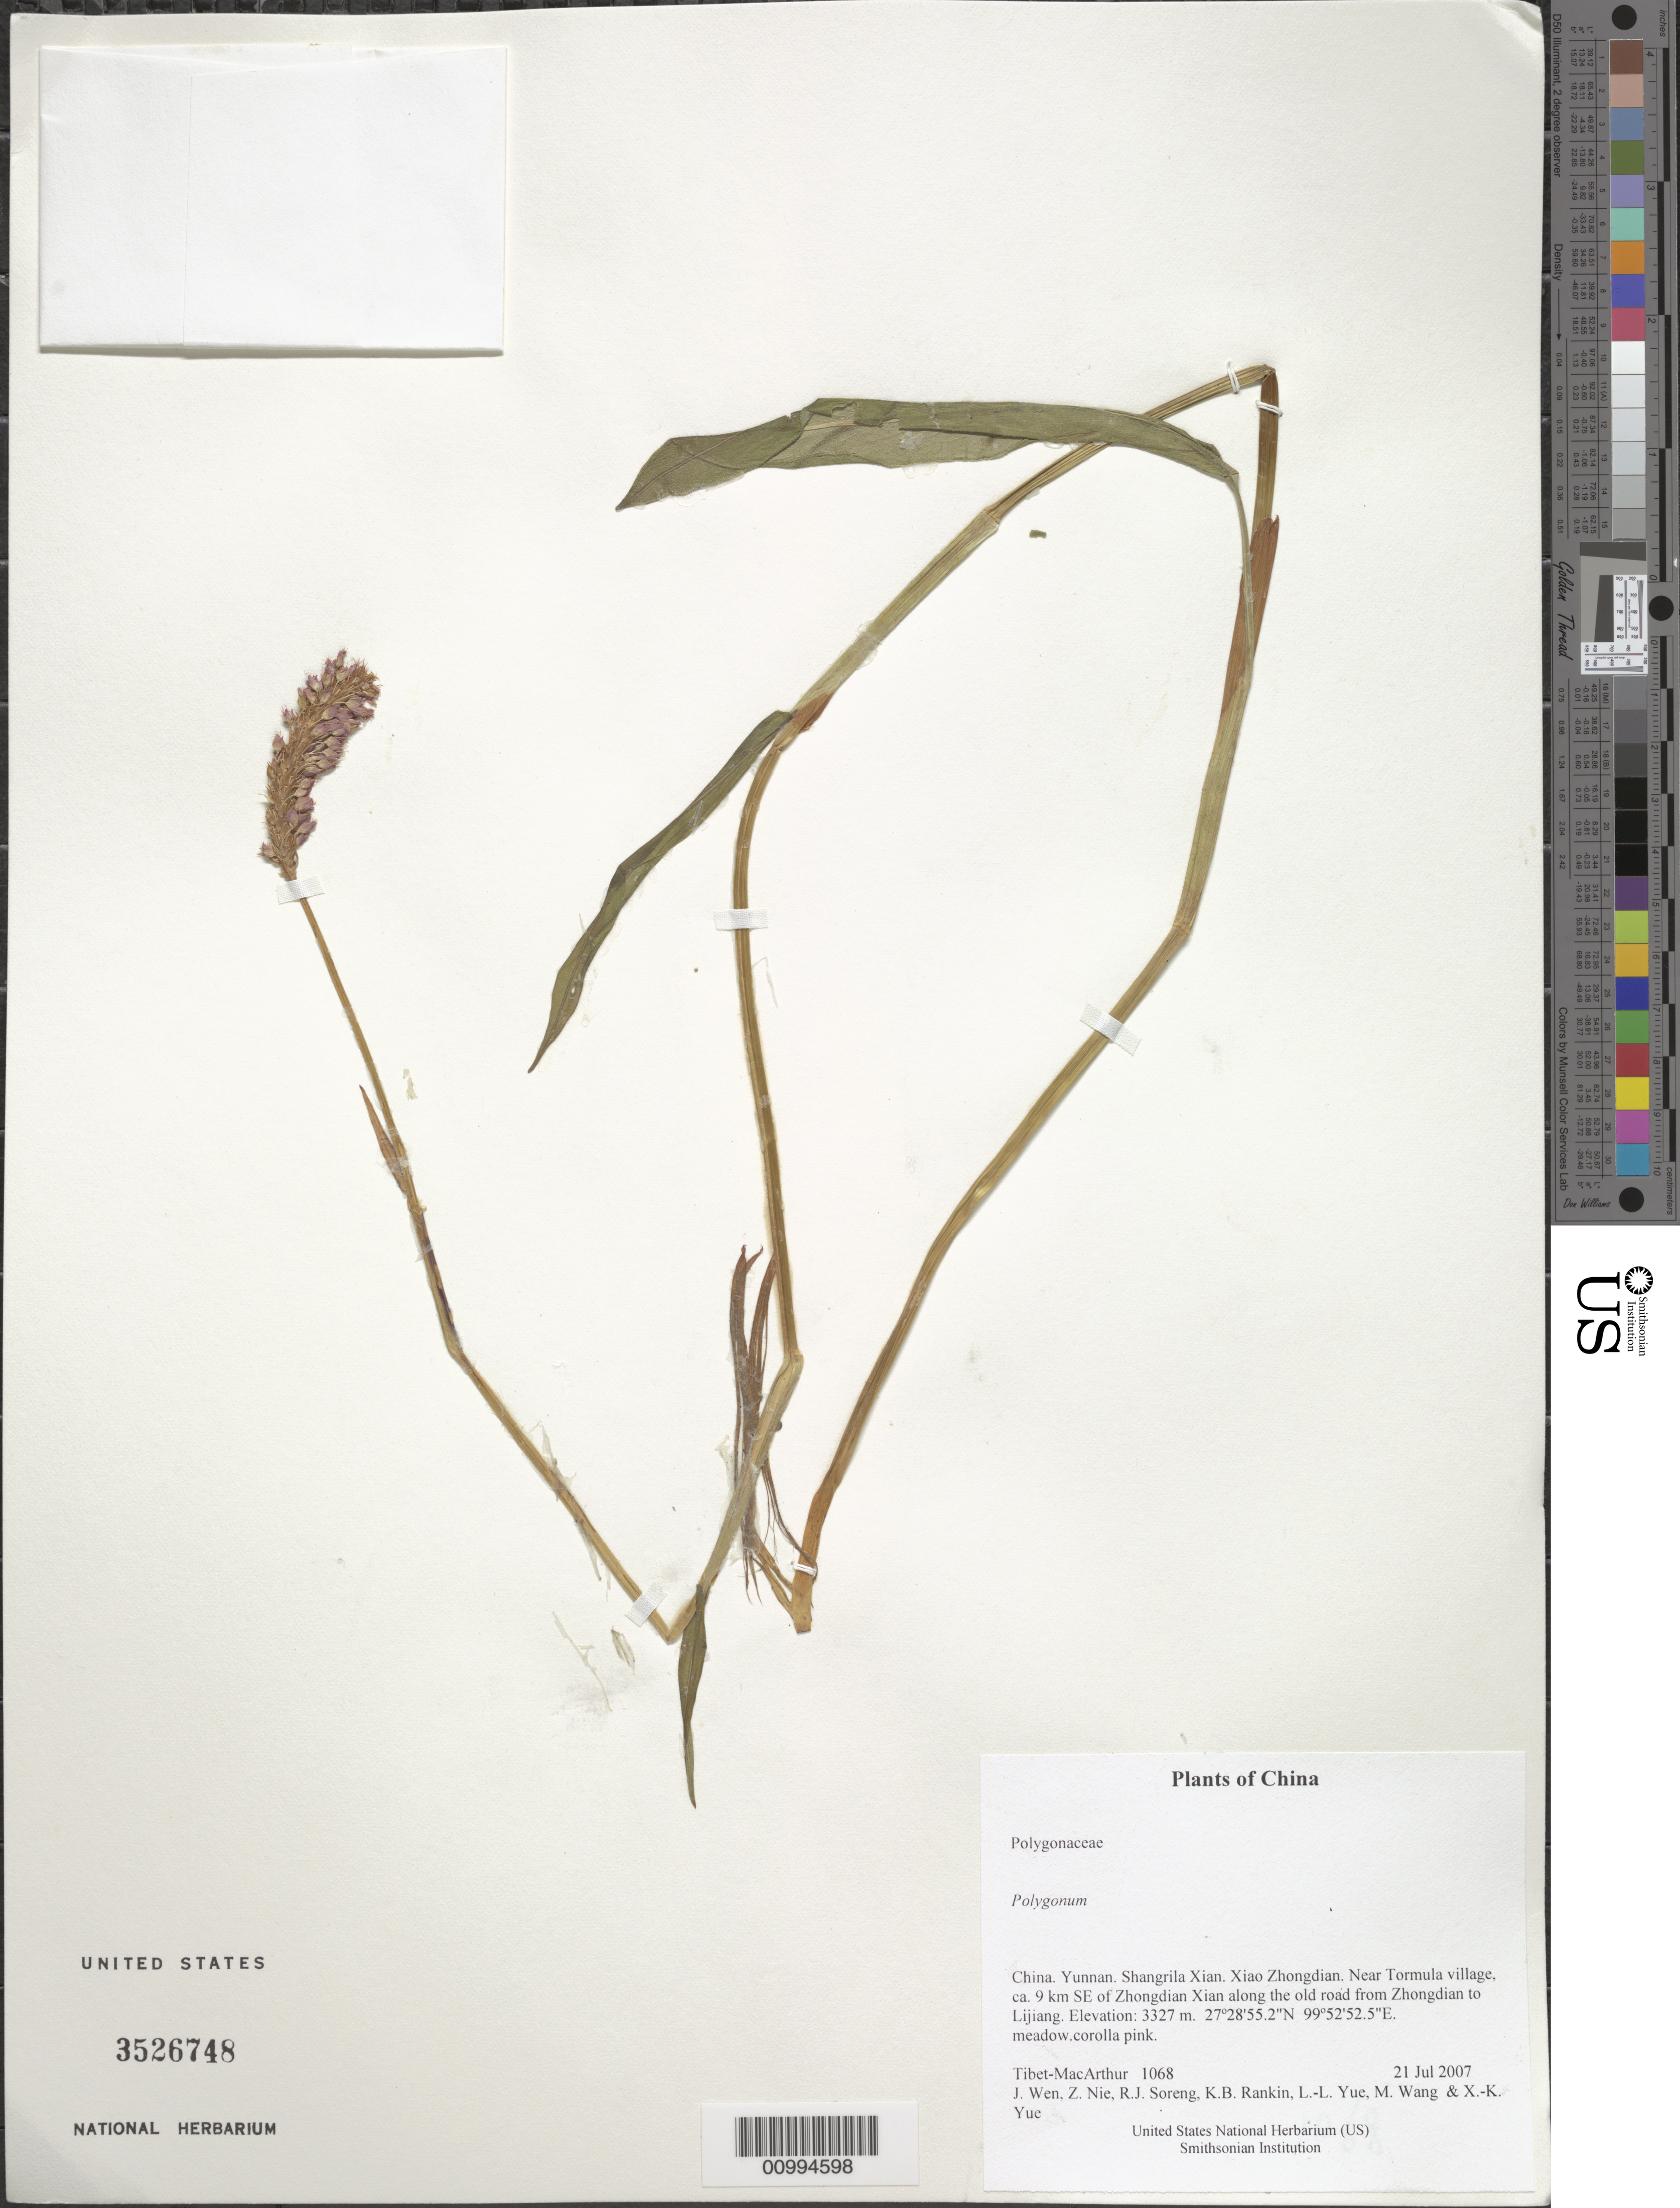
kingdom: Plantae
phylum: Tracheophyta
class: Magnoliopsida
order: Caryophyllales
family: Polygonaceae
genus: Bistorta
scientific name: Bistorta sp.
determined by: Strong, Mark T., (BOT), Smithsonian Institution - National Museum of Natural History (UNITED STATES)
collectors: Tibet-MacArthur, J. Wen, Z. Nie, R. J. Soreng, K. Rankin, L. Yue, M. Wang & X. Yue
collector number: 1068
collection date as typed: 21 Jul 2007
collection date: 2007-07-21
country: China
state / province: Yunnan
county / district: Shangrila Xian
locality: Xiao Zhongdian. Near Tormula village, ca. 9 km SE of Zhongdian Xian along the old road from Zhongdian to Lijiang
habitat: meadow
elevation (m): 3327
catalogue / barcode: US 3526748